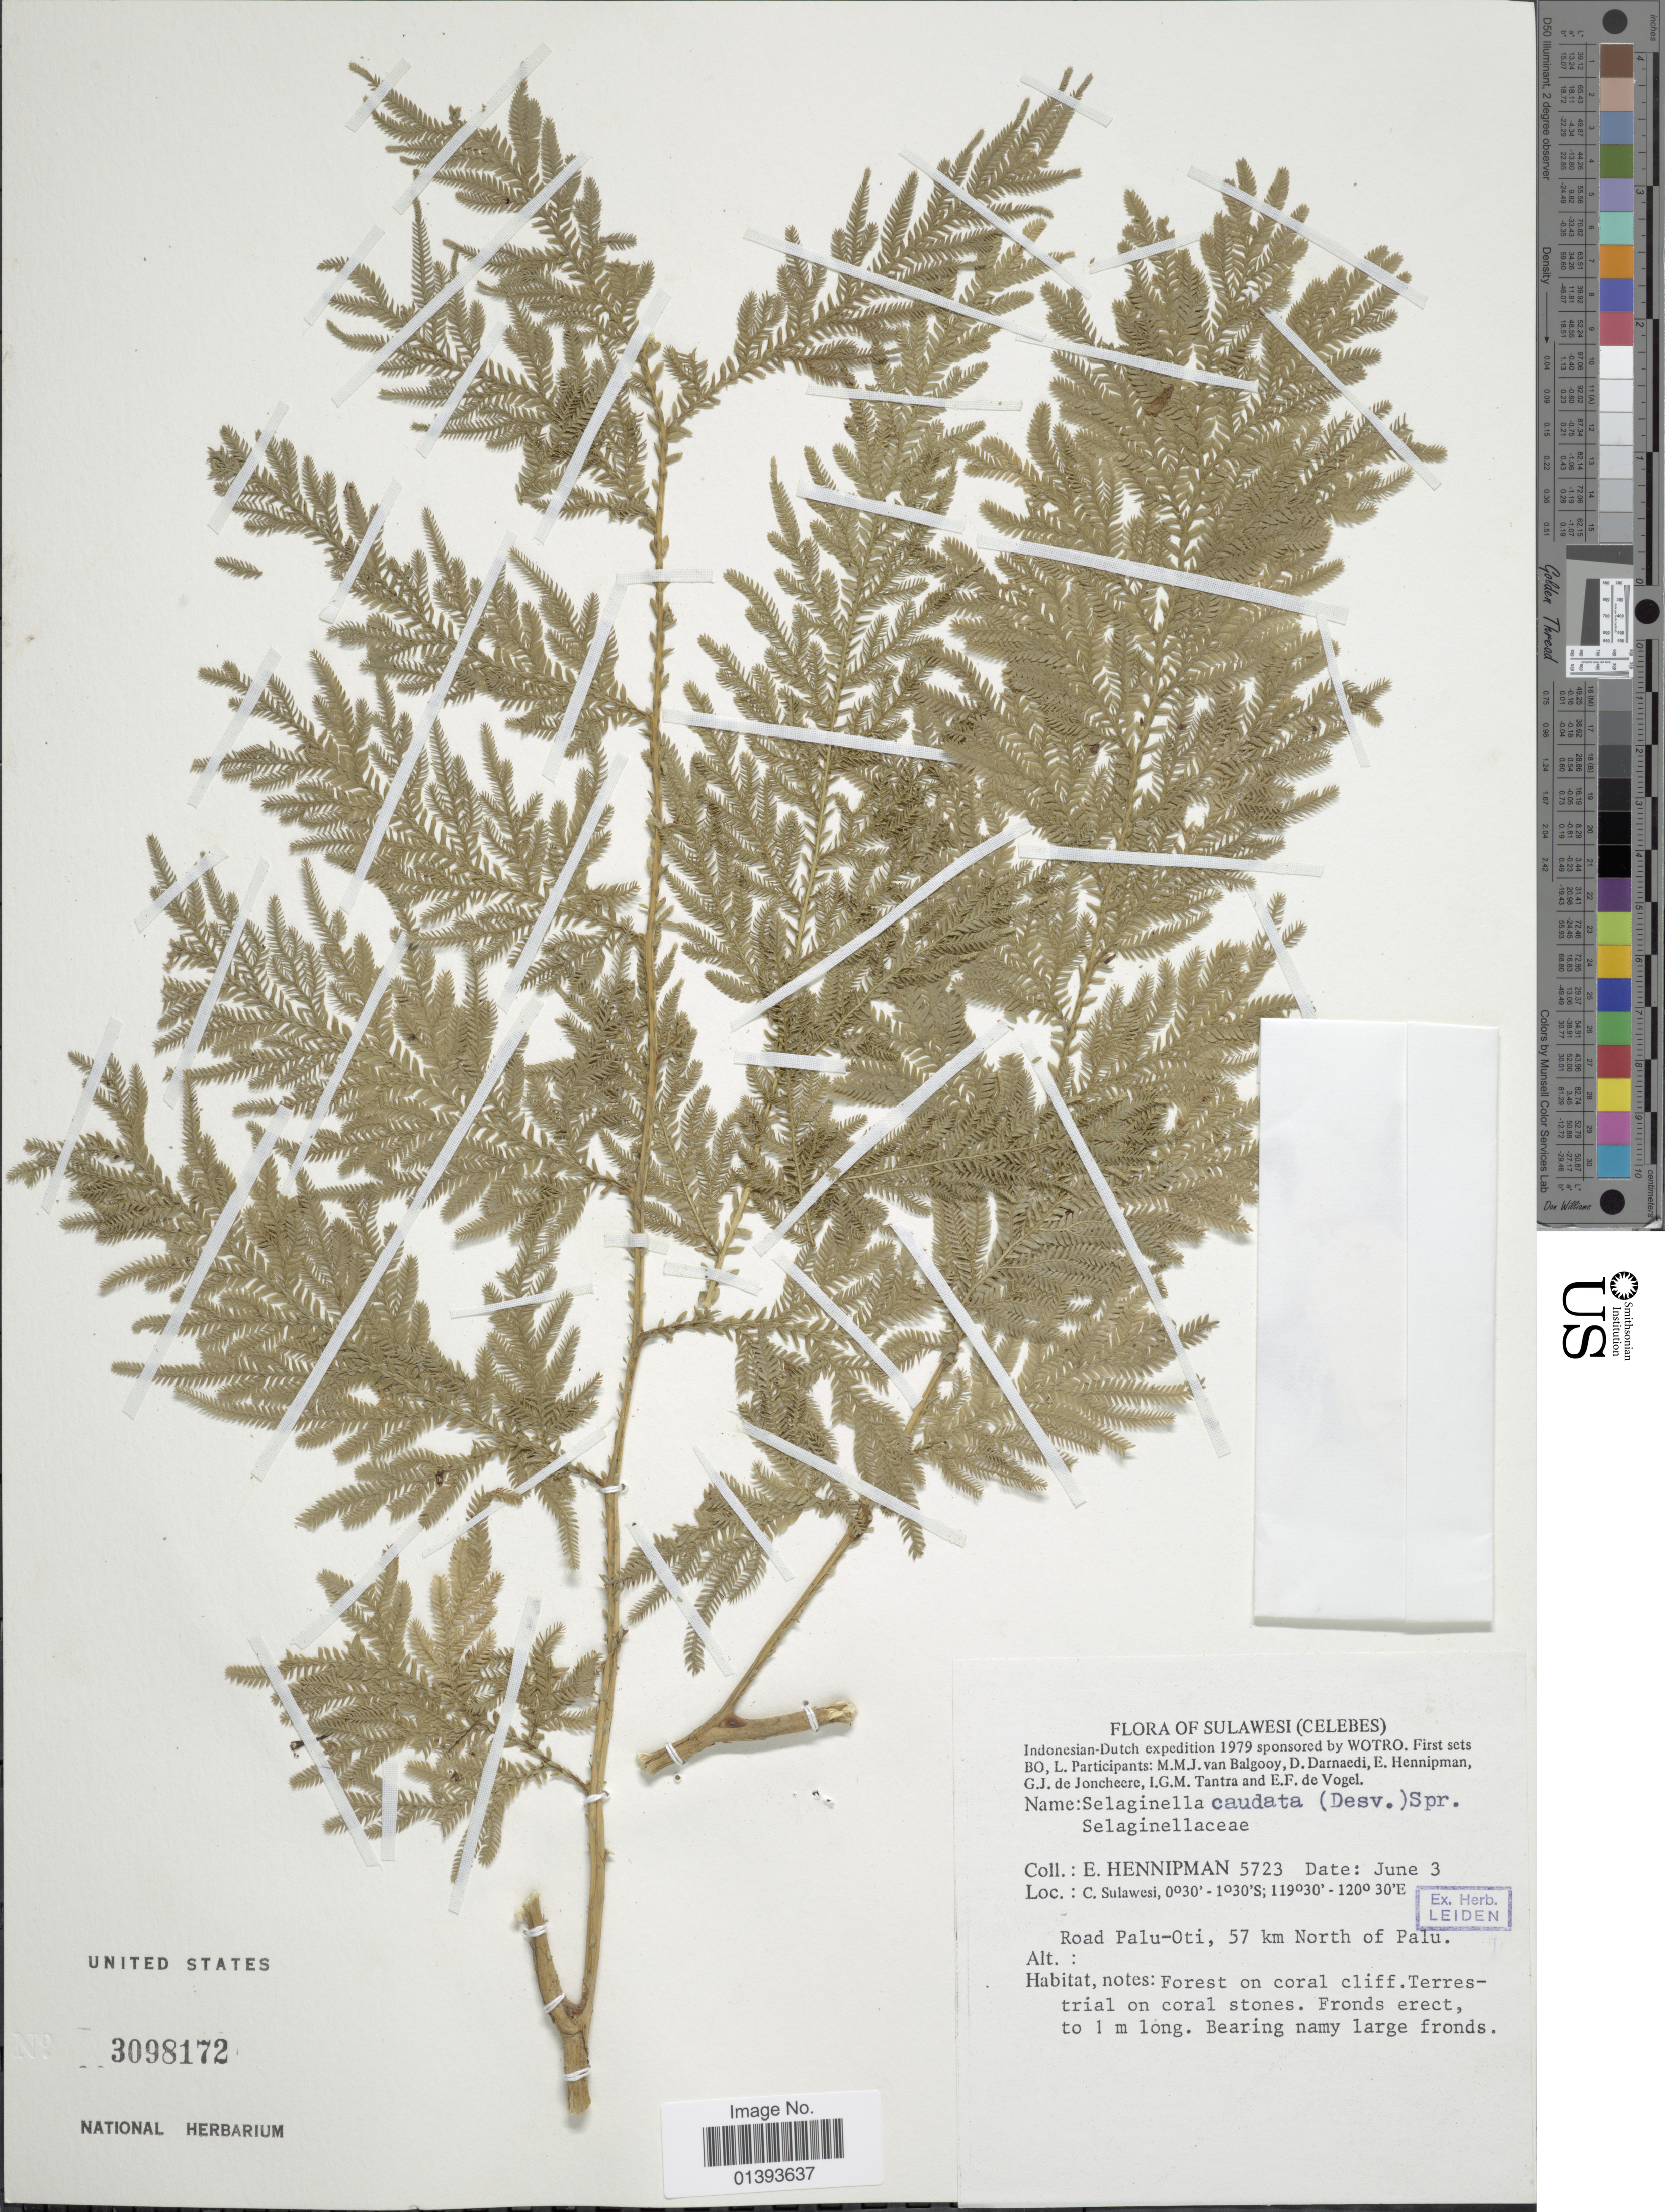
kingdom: Plantae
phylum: Tracheophyta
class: Lycopodiopsida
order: Selaginellales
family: Selaginellaceae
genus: Selaginella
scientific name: Selaginella caudata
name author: (Desv.) Spring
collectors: E. Hennipman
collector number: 5723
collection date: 1979-06-03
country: Indonesia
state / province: Sulawesi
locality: C. Sulawesi, Road Palu-Oti, 57 km north of palu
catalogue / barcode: US 3098172